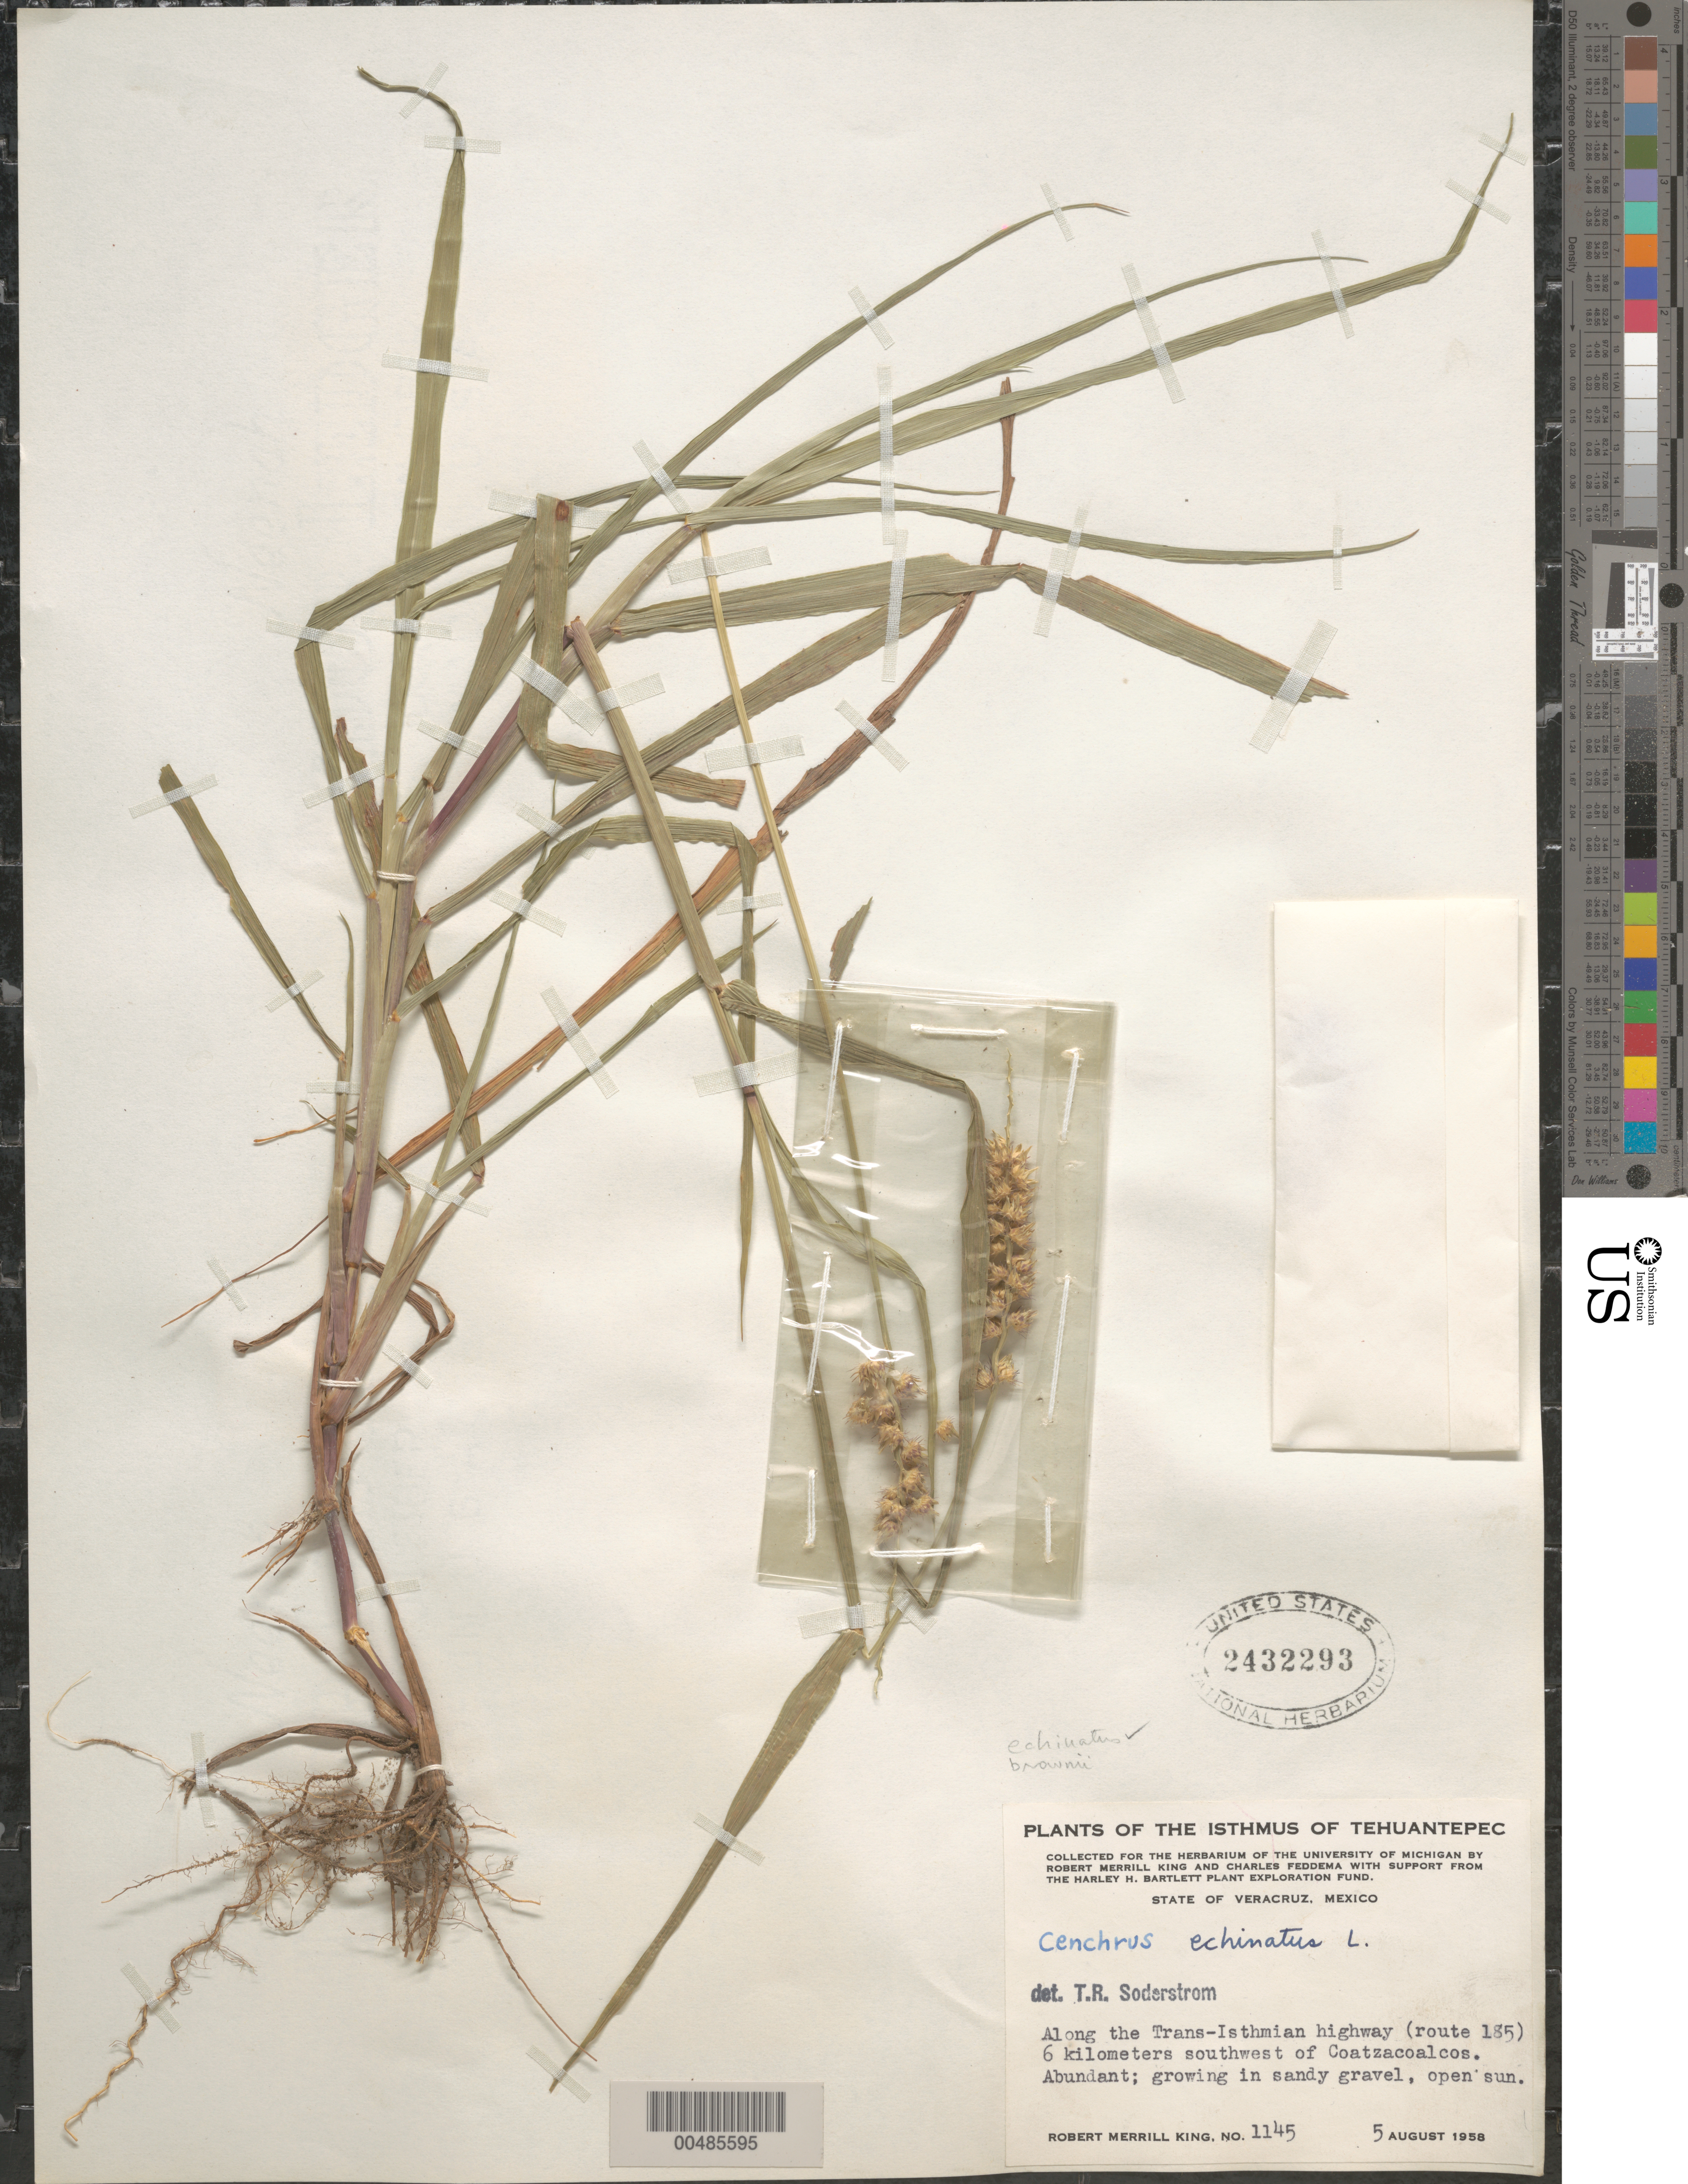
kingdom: Plantae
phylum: Tracheophyta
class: Liliopsida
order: Poales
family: Poaceae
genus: Cenchrus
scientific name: Cenchrus echinatus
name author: L.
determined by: Soderstrom, T. R.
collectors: R. M. King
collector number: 1145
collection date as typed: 5 Aug 1958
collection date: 1958-08-05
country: Mexico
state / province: Veracruz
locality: Isthmus of Tehuantepec, along the Trans-Isthmian hwy (route 185), 6 km SW of Coatzacoalcos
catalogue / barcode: US 2432293